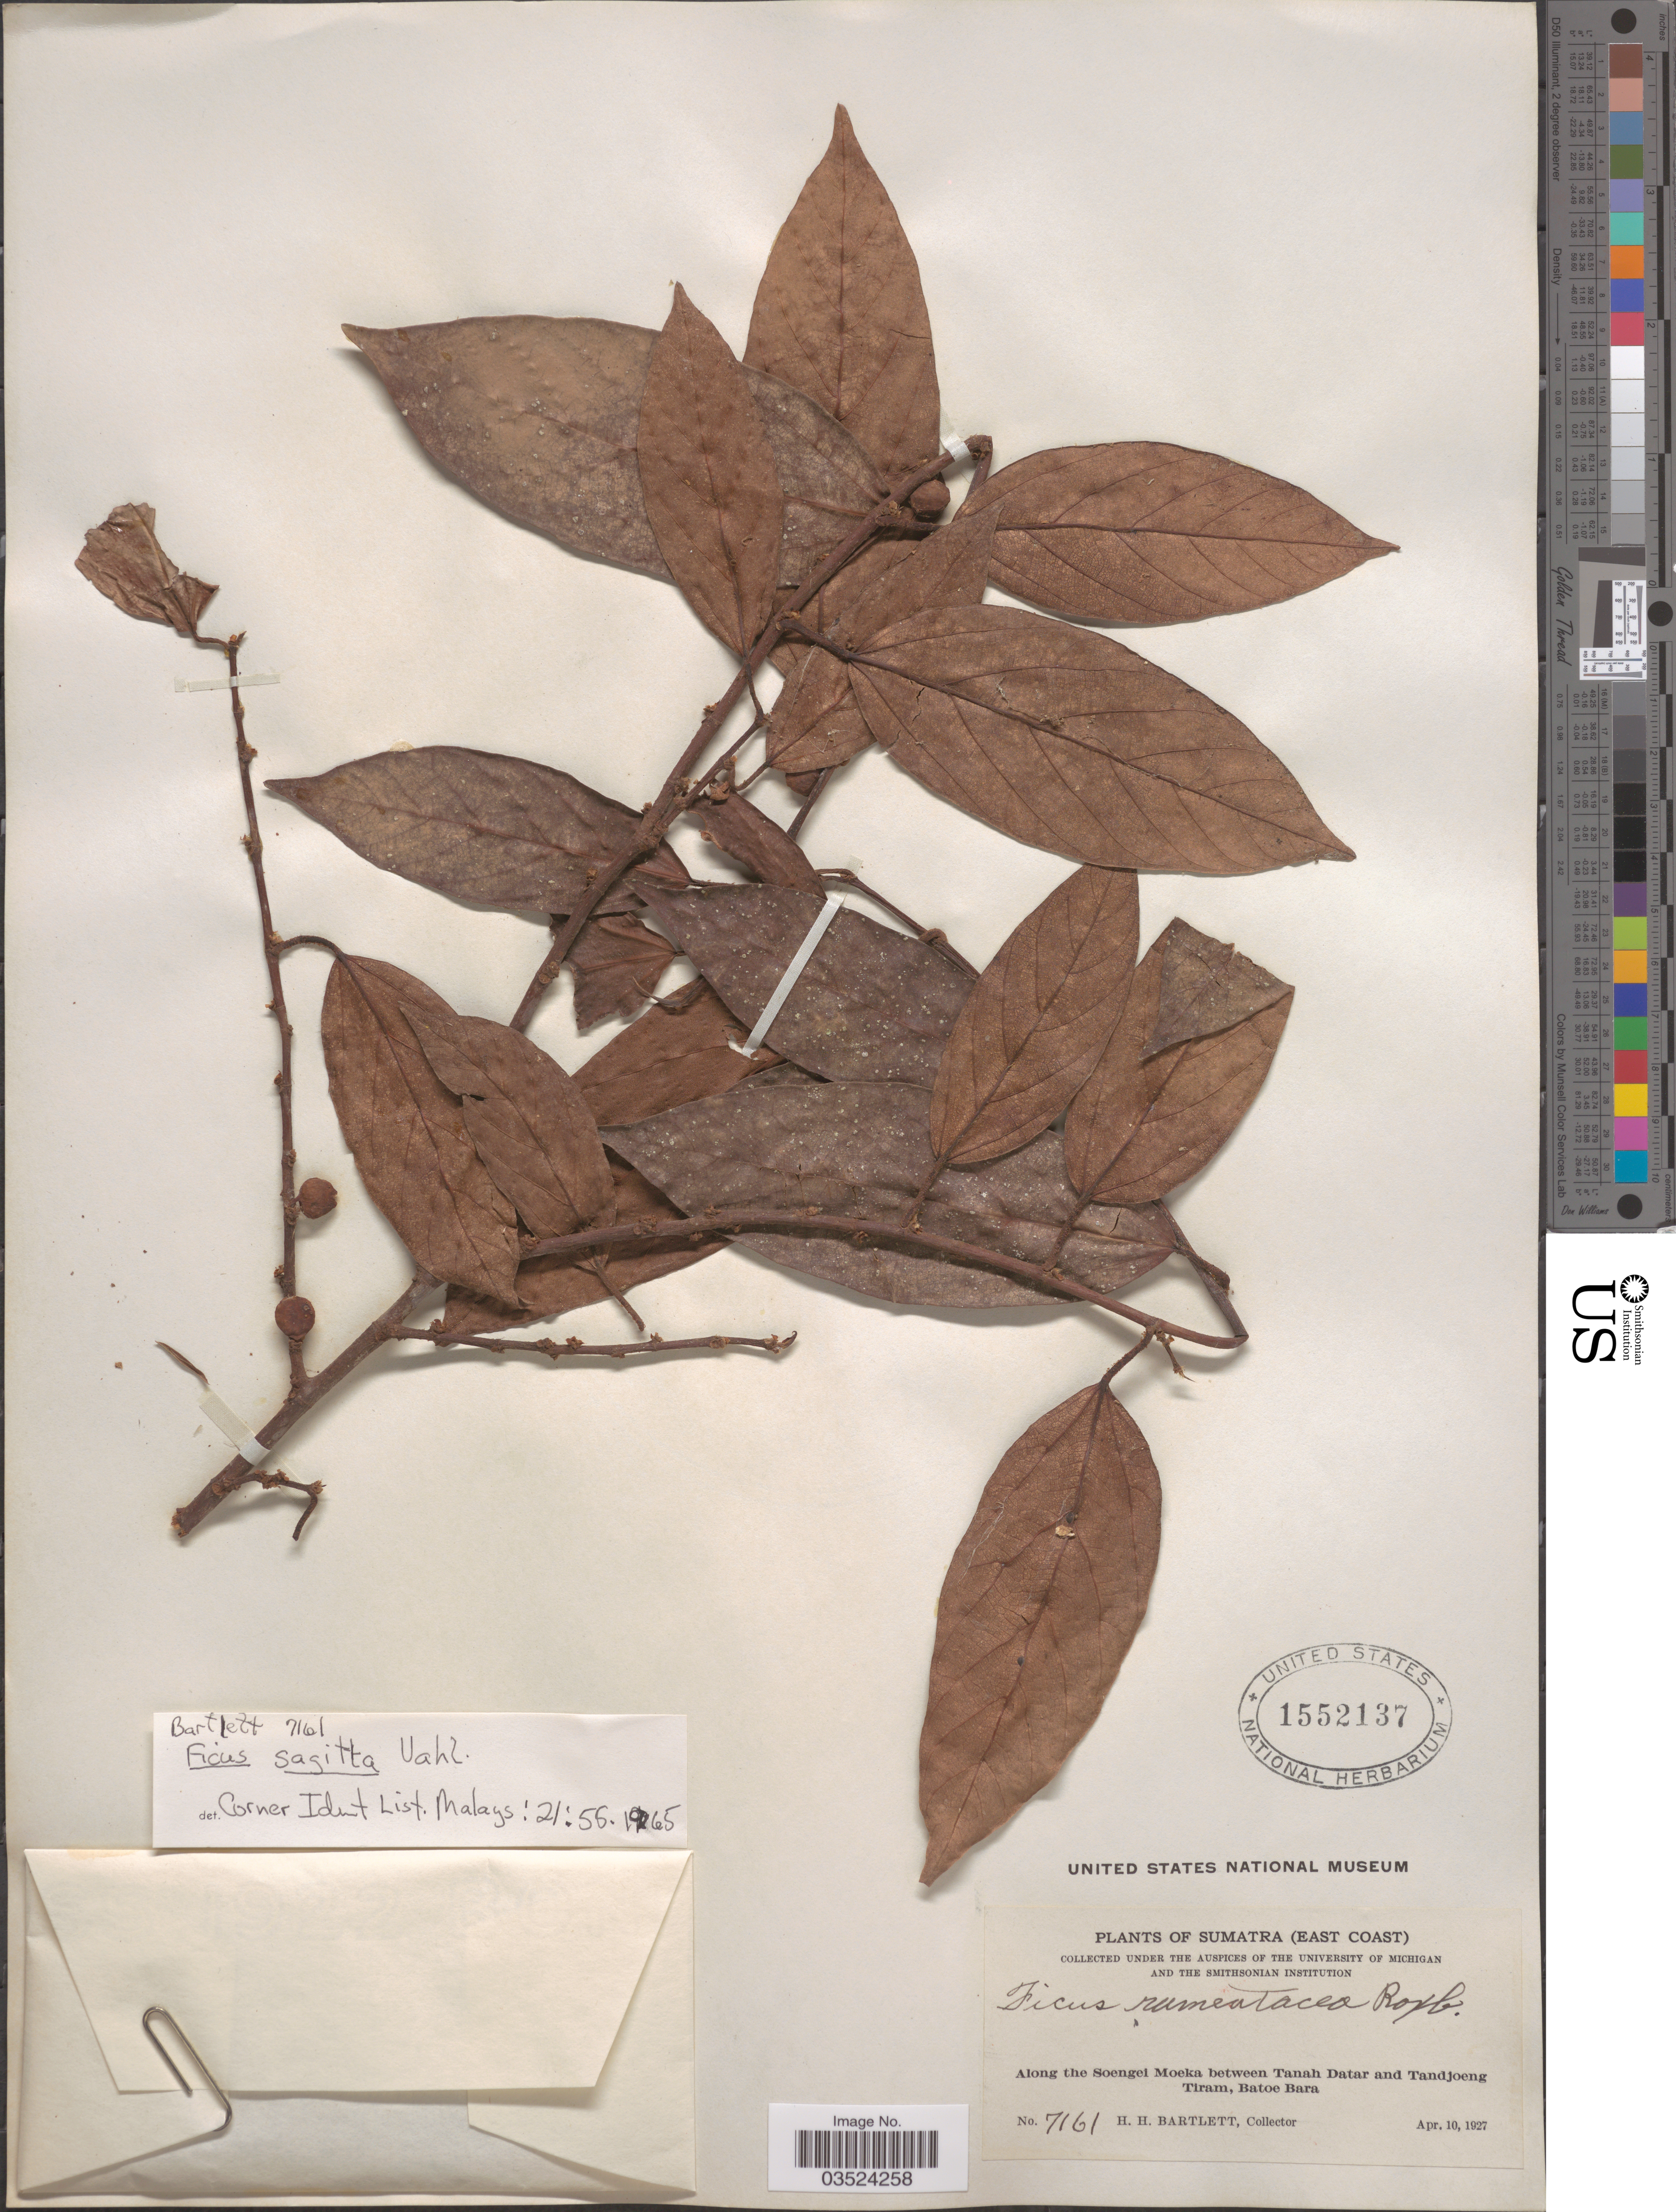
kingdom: Plantae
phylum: Tracheophyta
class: Magnoliopsida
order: Rosales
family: Moraceae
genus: Ficus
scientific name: Ficus sagittata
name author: Vahl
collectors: H. H. Bartlett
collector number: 7161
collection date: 1927-04-10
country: Indonesia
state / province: Sumatra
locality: (East Coast). Along the Soengei Moeka between Tanah Datar and Tandjoeng Tiram, Batoe Bara.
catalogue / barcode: US 1552137